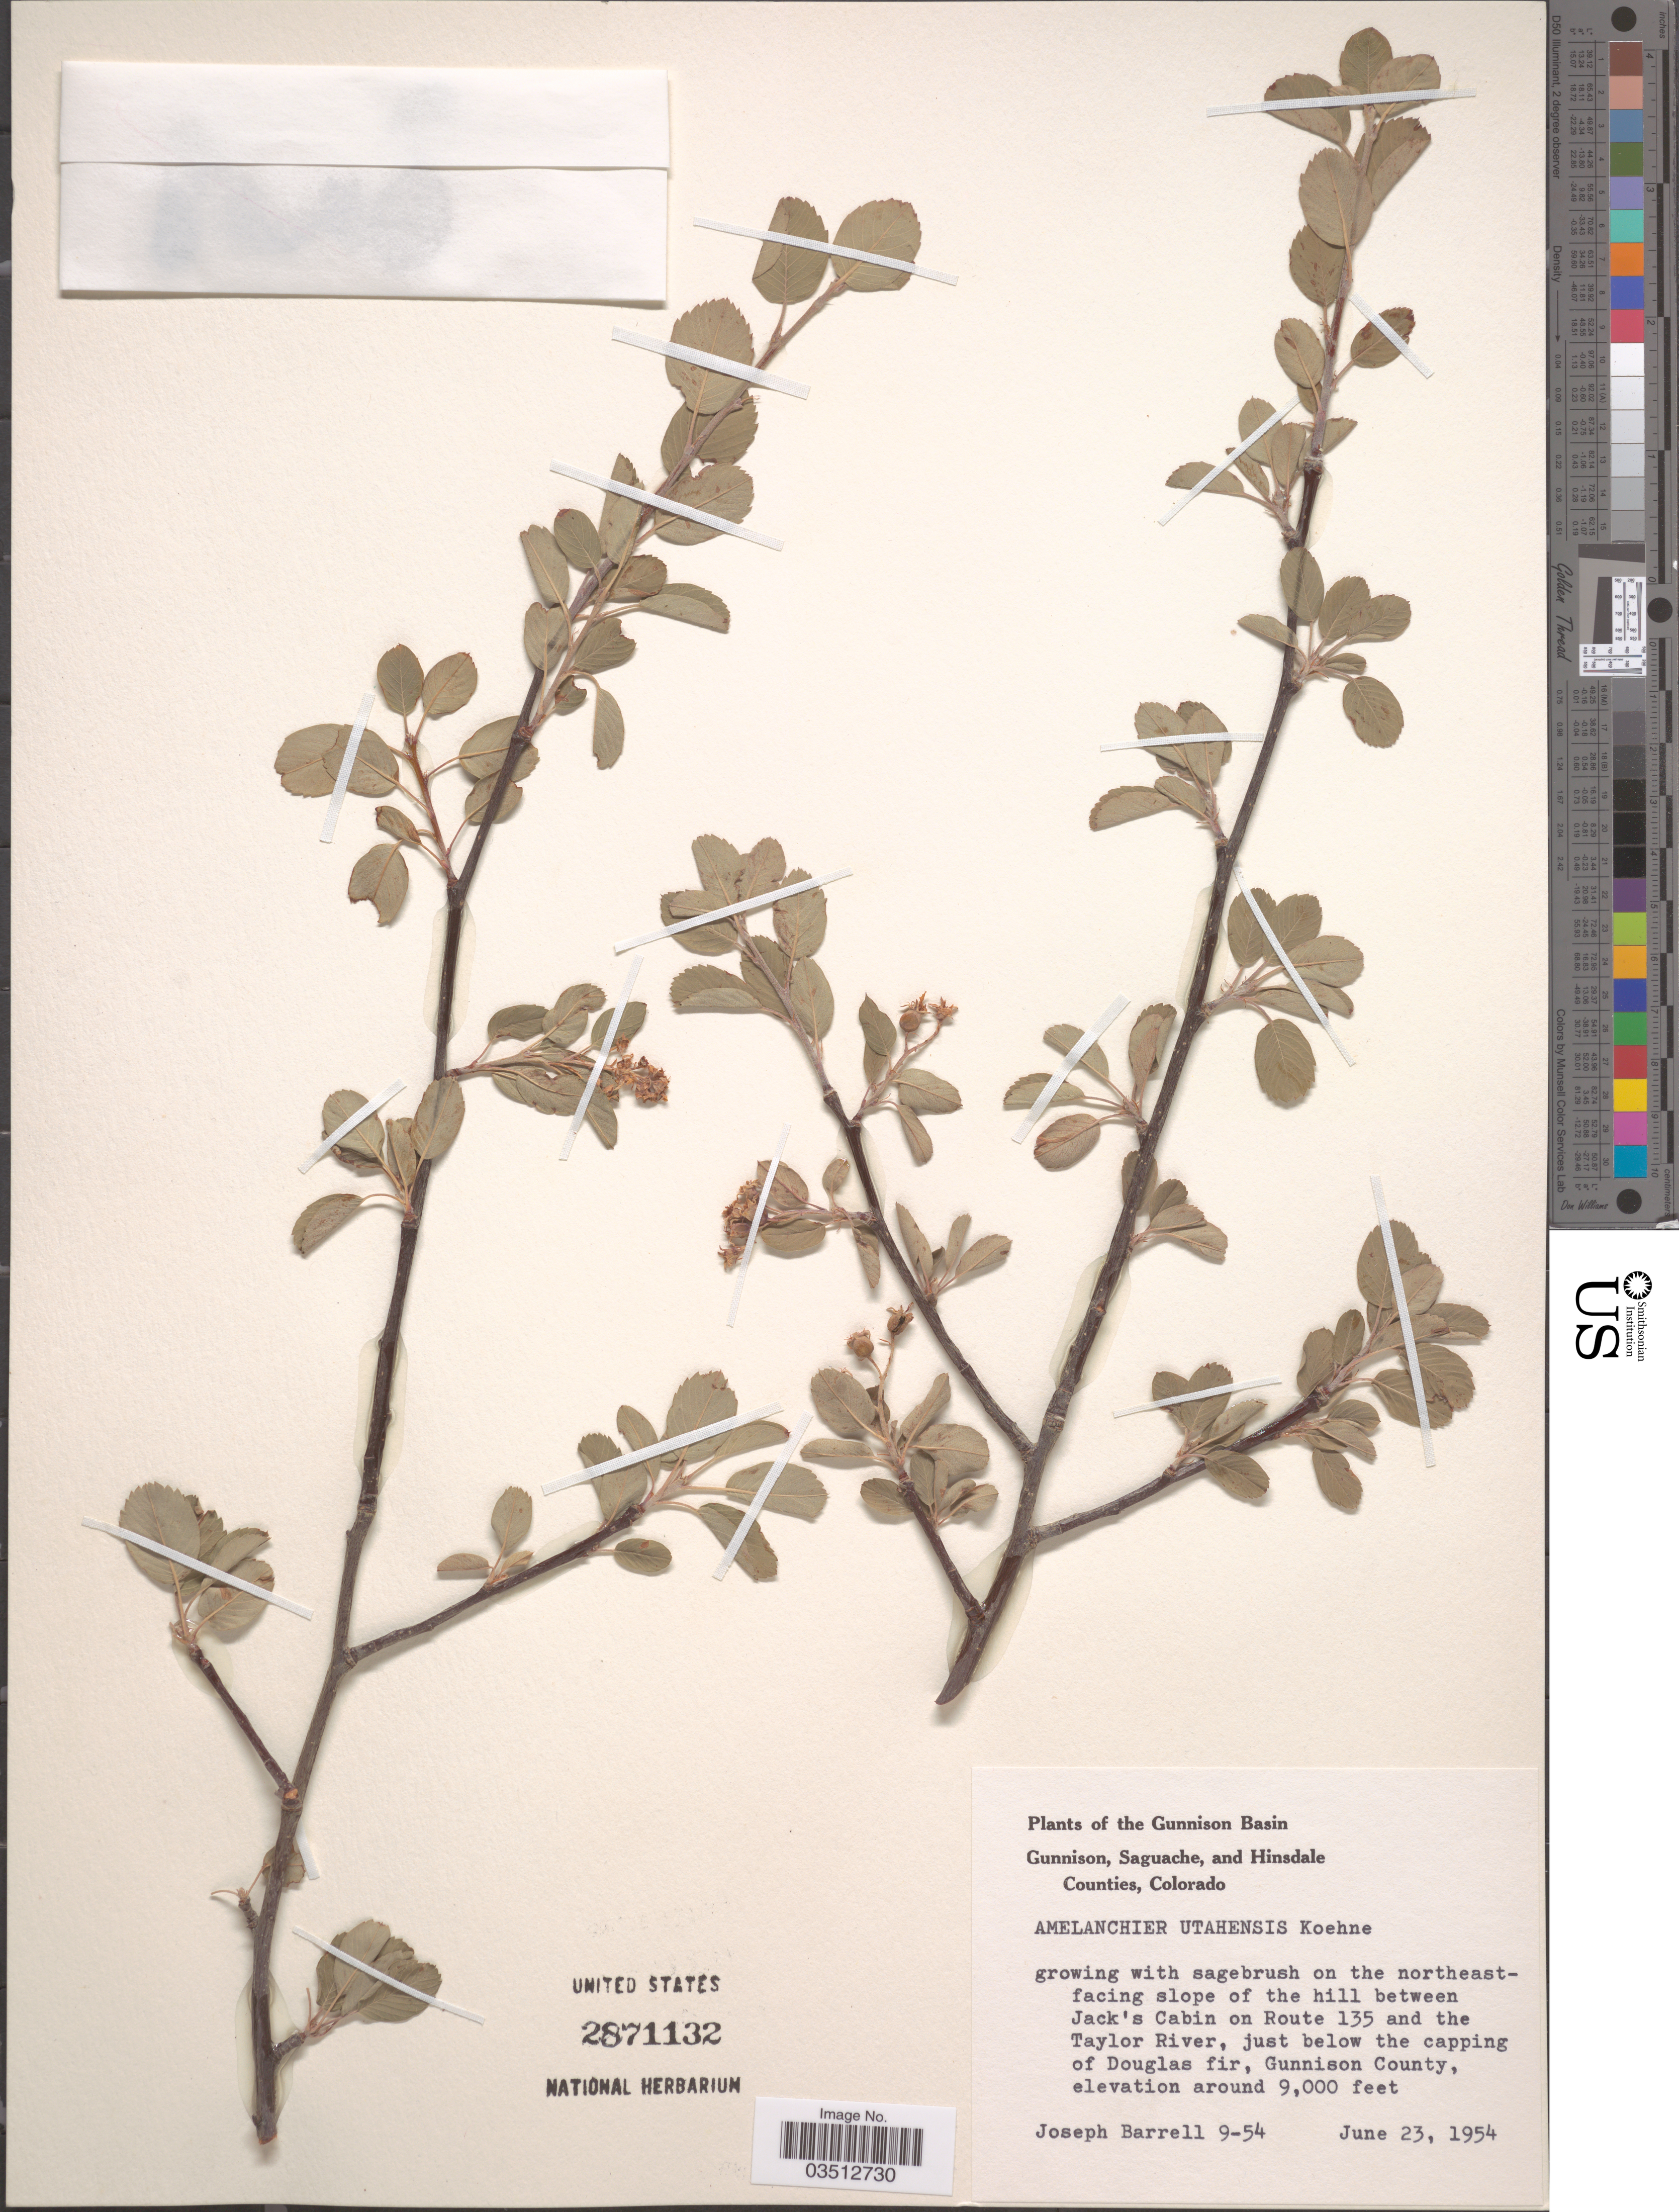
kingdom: Plantae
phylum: Tracheophyta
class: Magnoliopsida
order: Rosales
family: Rosaceae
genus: Amelanchier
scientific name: Amelanchier utahensis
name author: Koehne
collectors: J. Barrell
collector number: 9-54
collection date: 1954-06-23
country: United States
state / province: Colorado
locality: The Gunnison Basin. The northeast-facing slope of the hill between Jack's Cabin on Route 135 and the Taylor River, just below the capping of Douglas fir, Gunnison County.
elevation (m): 2743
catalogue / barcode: US 2871132